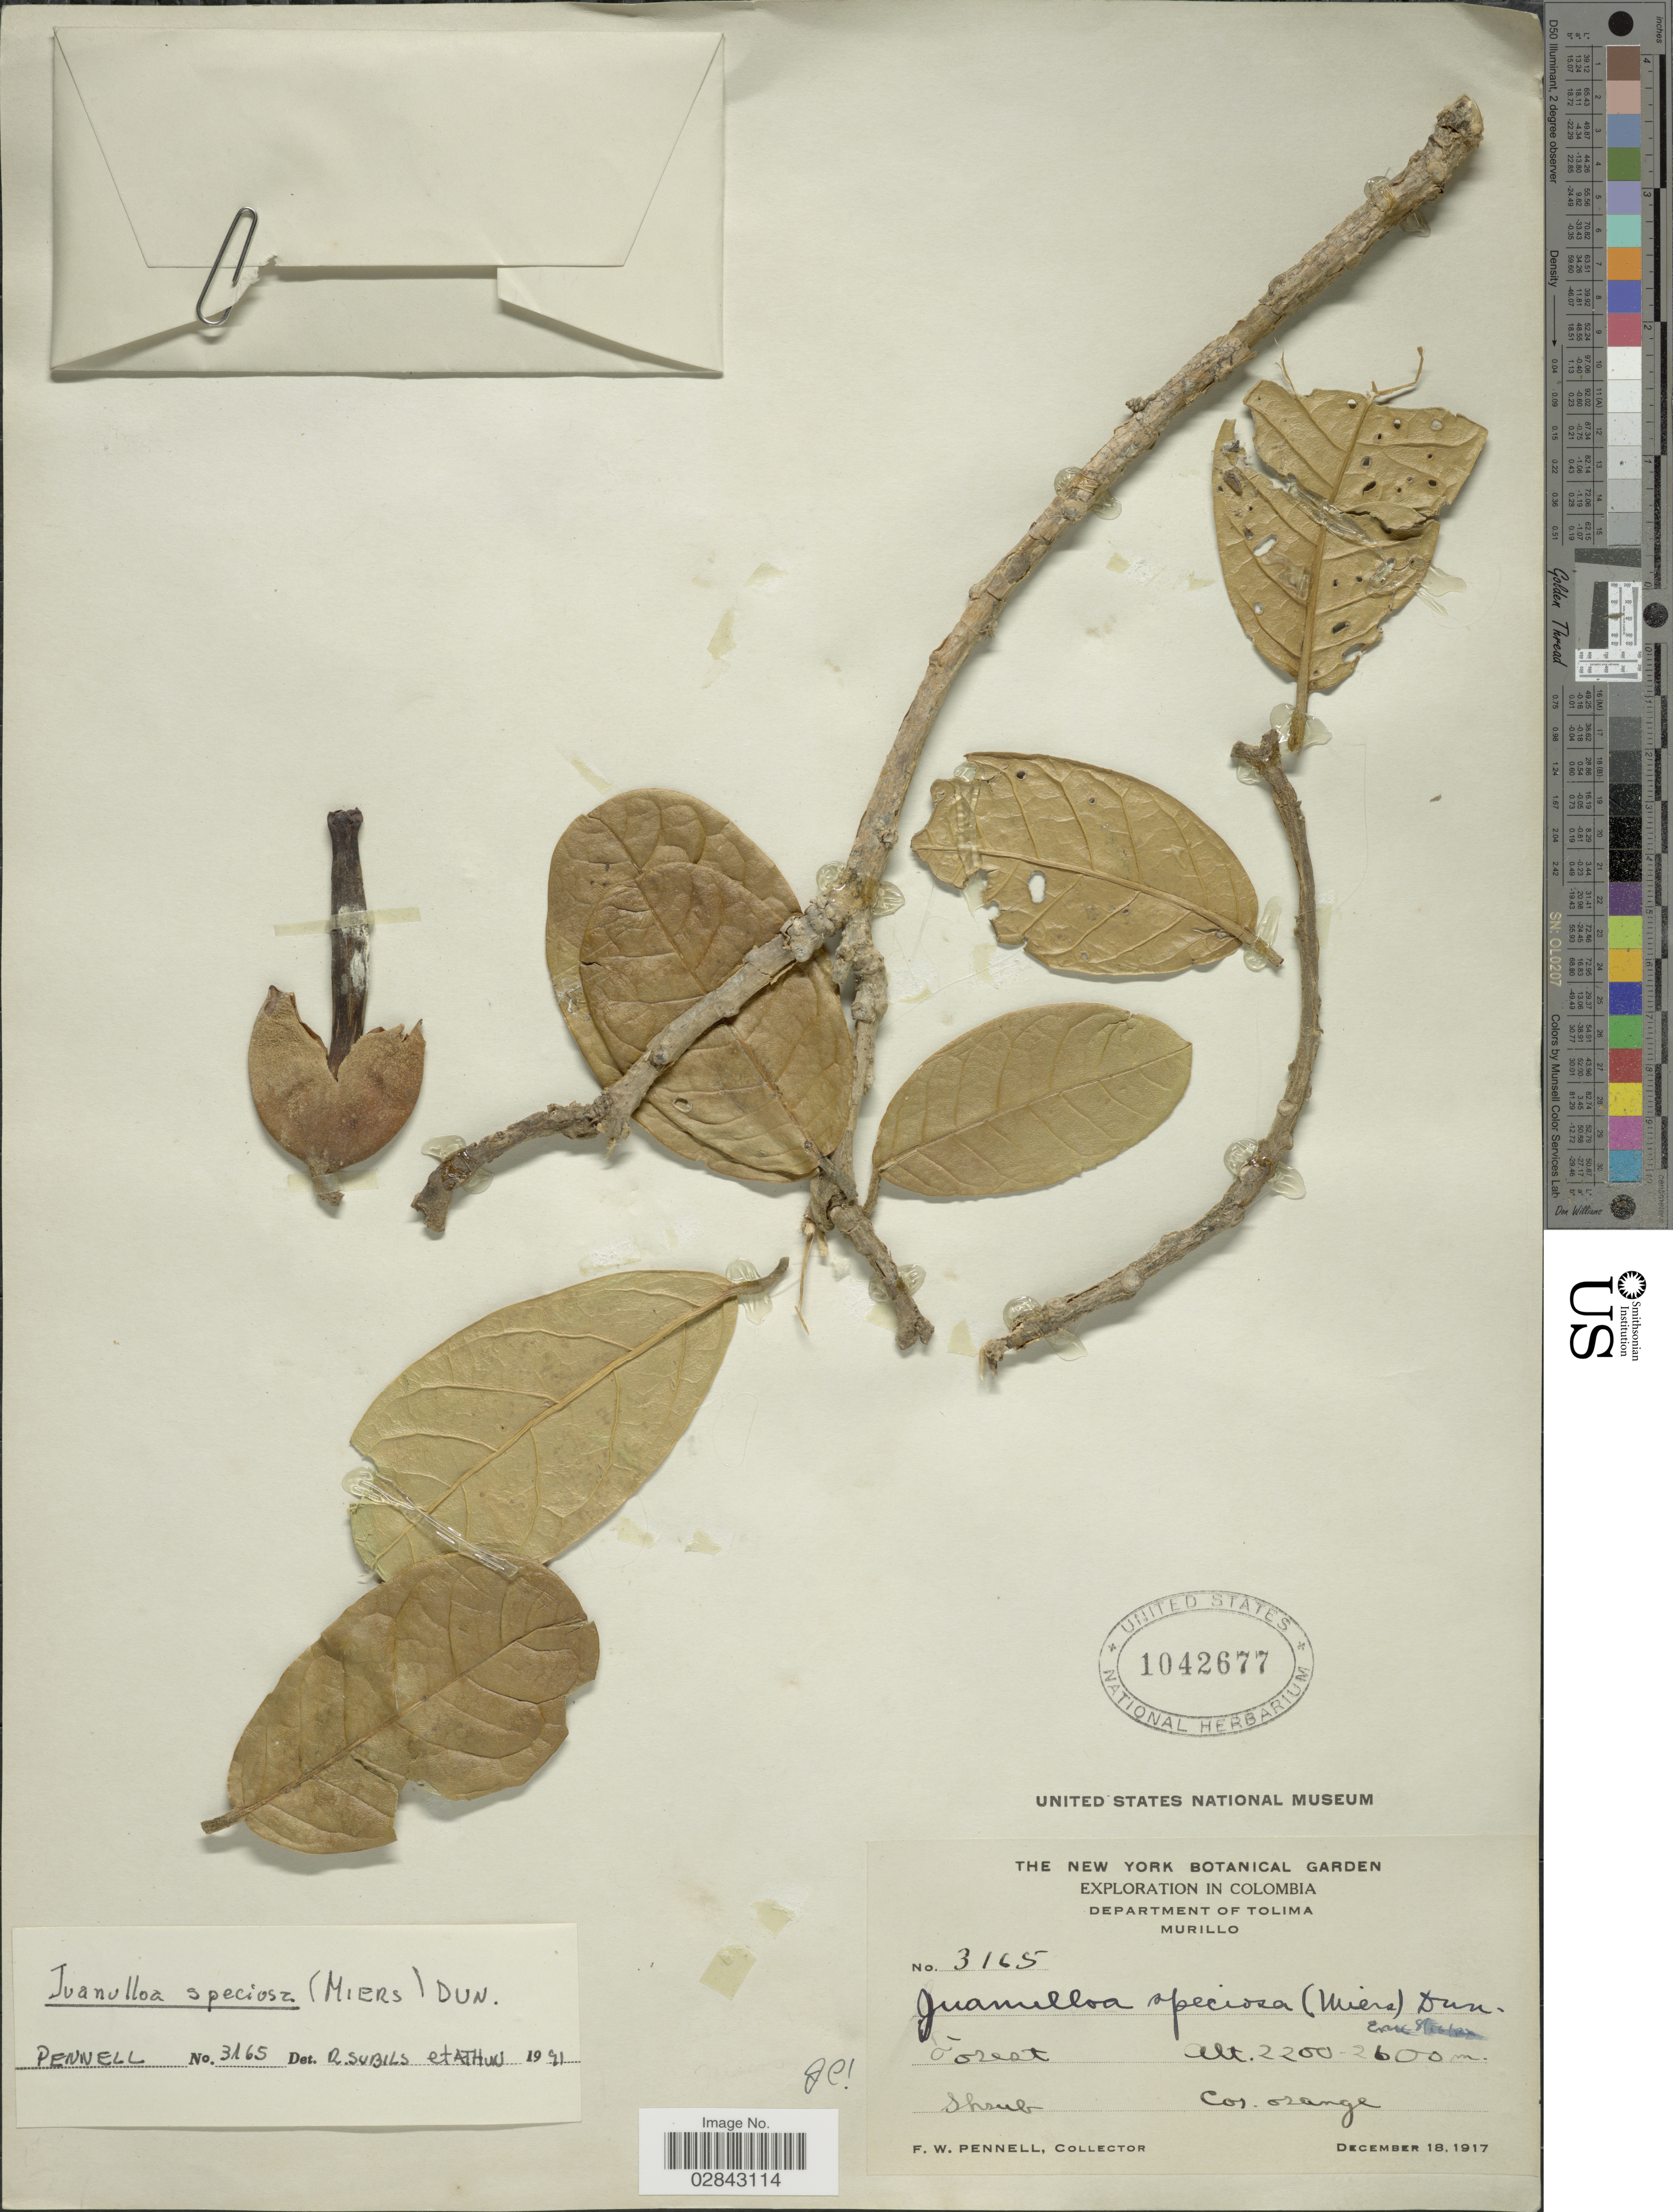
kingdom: Plantae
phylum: Tracheophyta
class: Magnoliopsida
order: Solanales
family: Solanaceae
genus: Juanulloa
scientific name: Juanulloa speciosa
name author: Dunal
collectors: F. W. Pennell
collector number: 3165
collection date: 1917-12-18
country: Colombia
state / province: Tolima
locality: Department of Tolima. Murillo.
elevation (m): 2200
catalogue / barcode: US 1042677